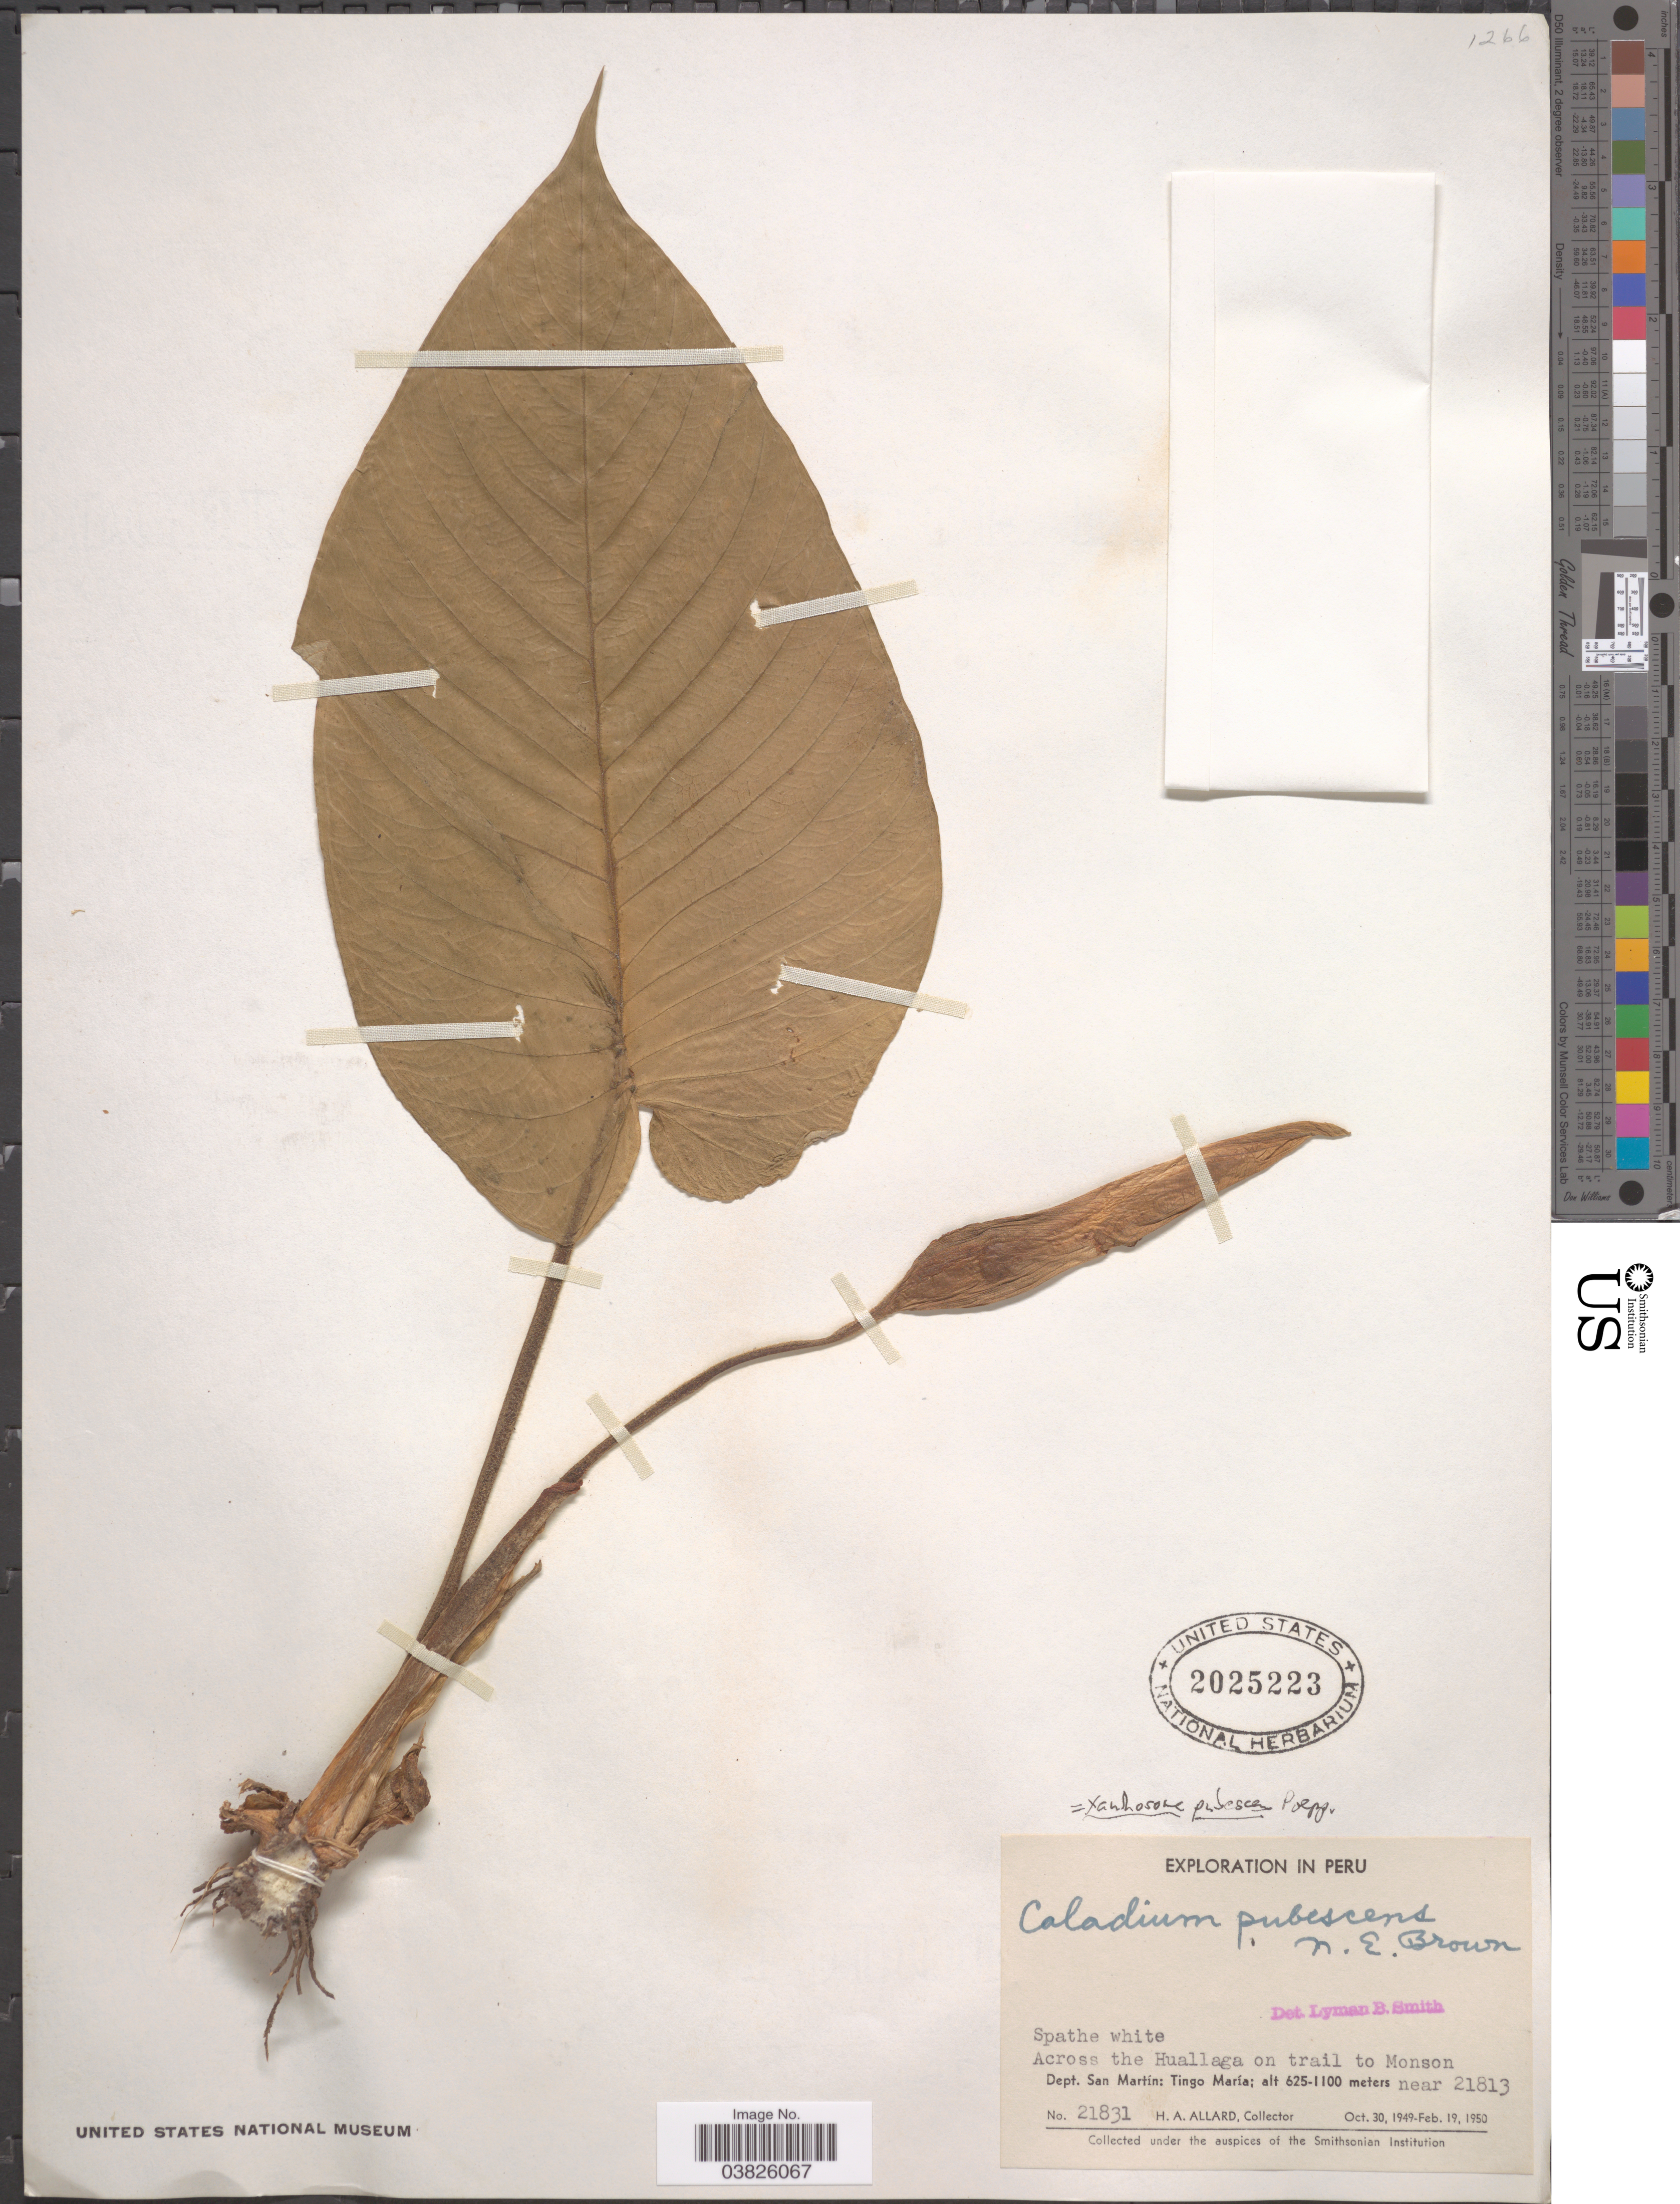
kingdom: Plantae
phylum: Tracheophyta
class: Liliopsida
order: Alismatales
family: Araceae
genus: Xanthosoma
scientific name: Xanthosoma pubescens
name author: Poepp.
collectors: H. A. Allard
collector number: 21831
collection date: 1949-10-30/1950-02-19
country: Peru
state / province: San Martín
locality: Across the Huallaga on trail to Monson near 21813 [unsure placement]. Dept. San Martín: Tingo María.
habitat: across the river on trail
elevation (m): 625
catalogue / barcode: US 2025223